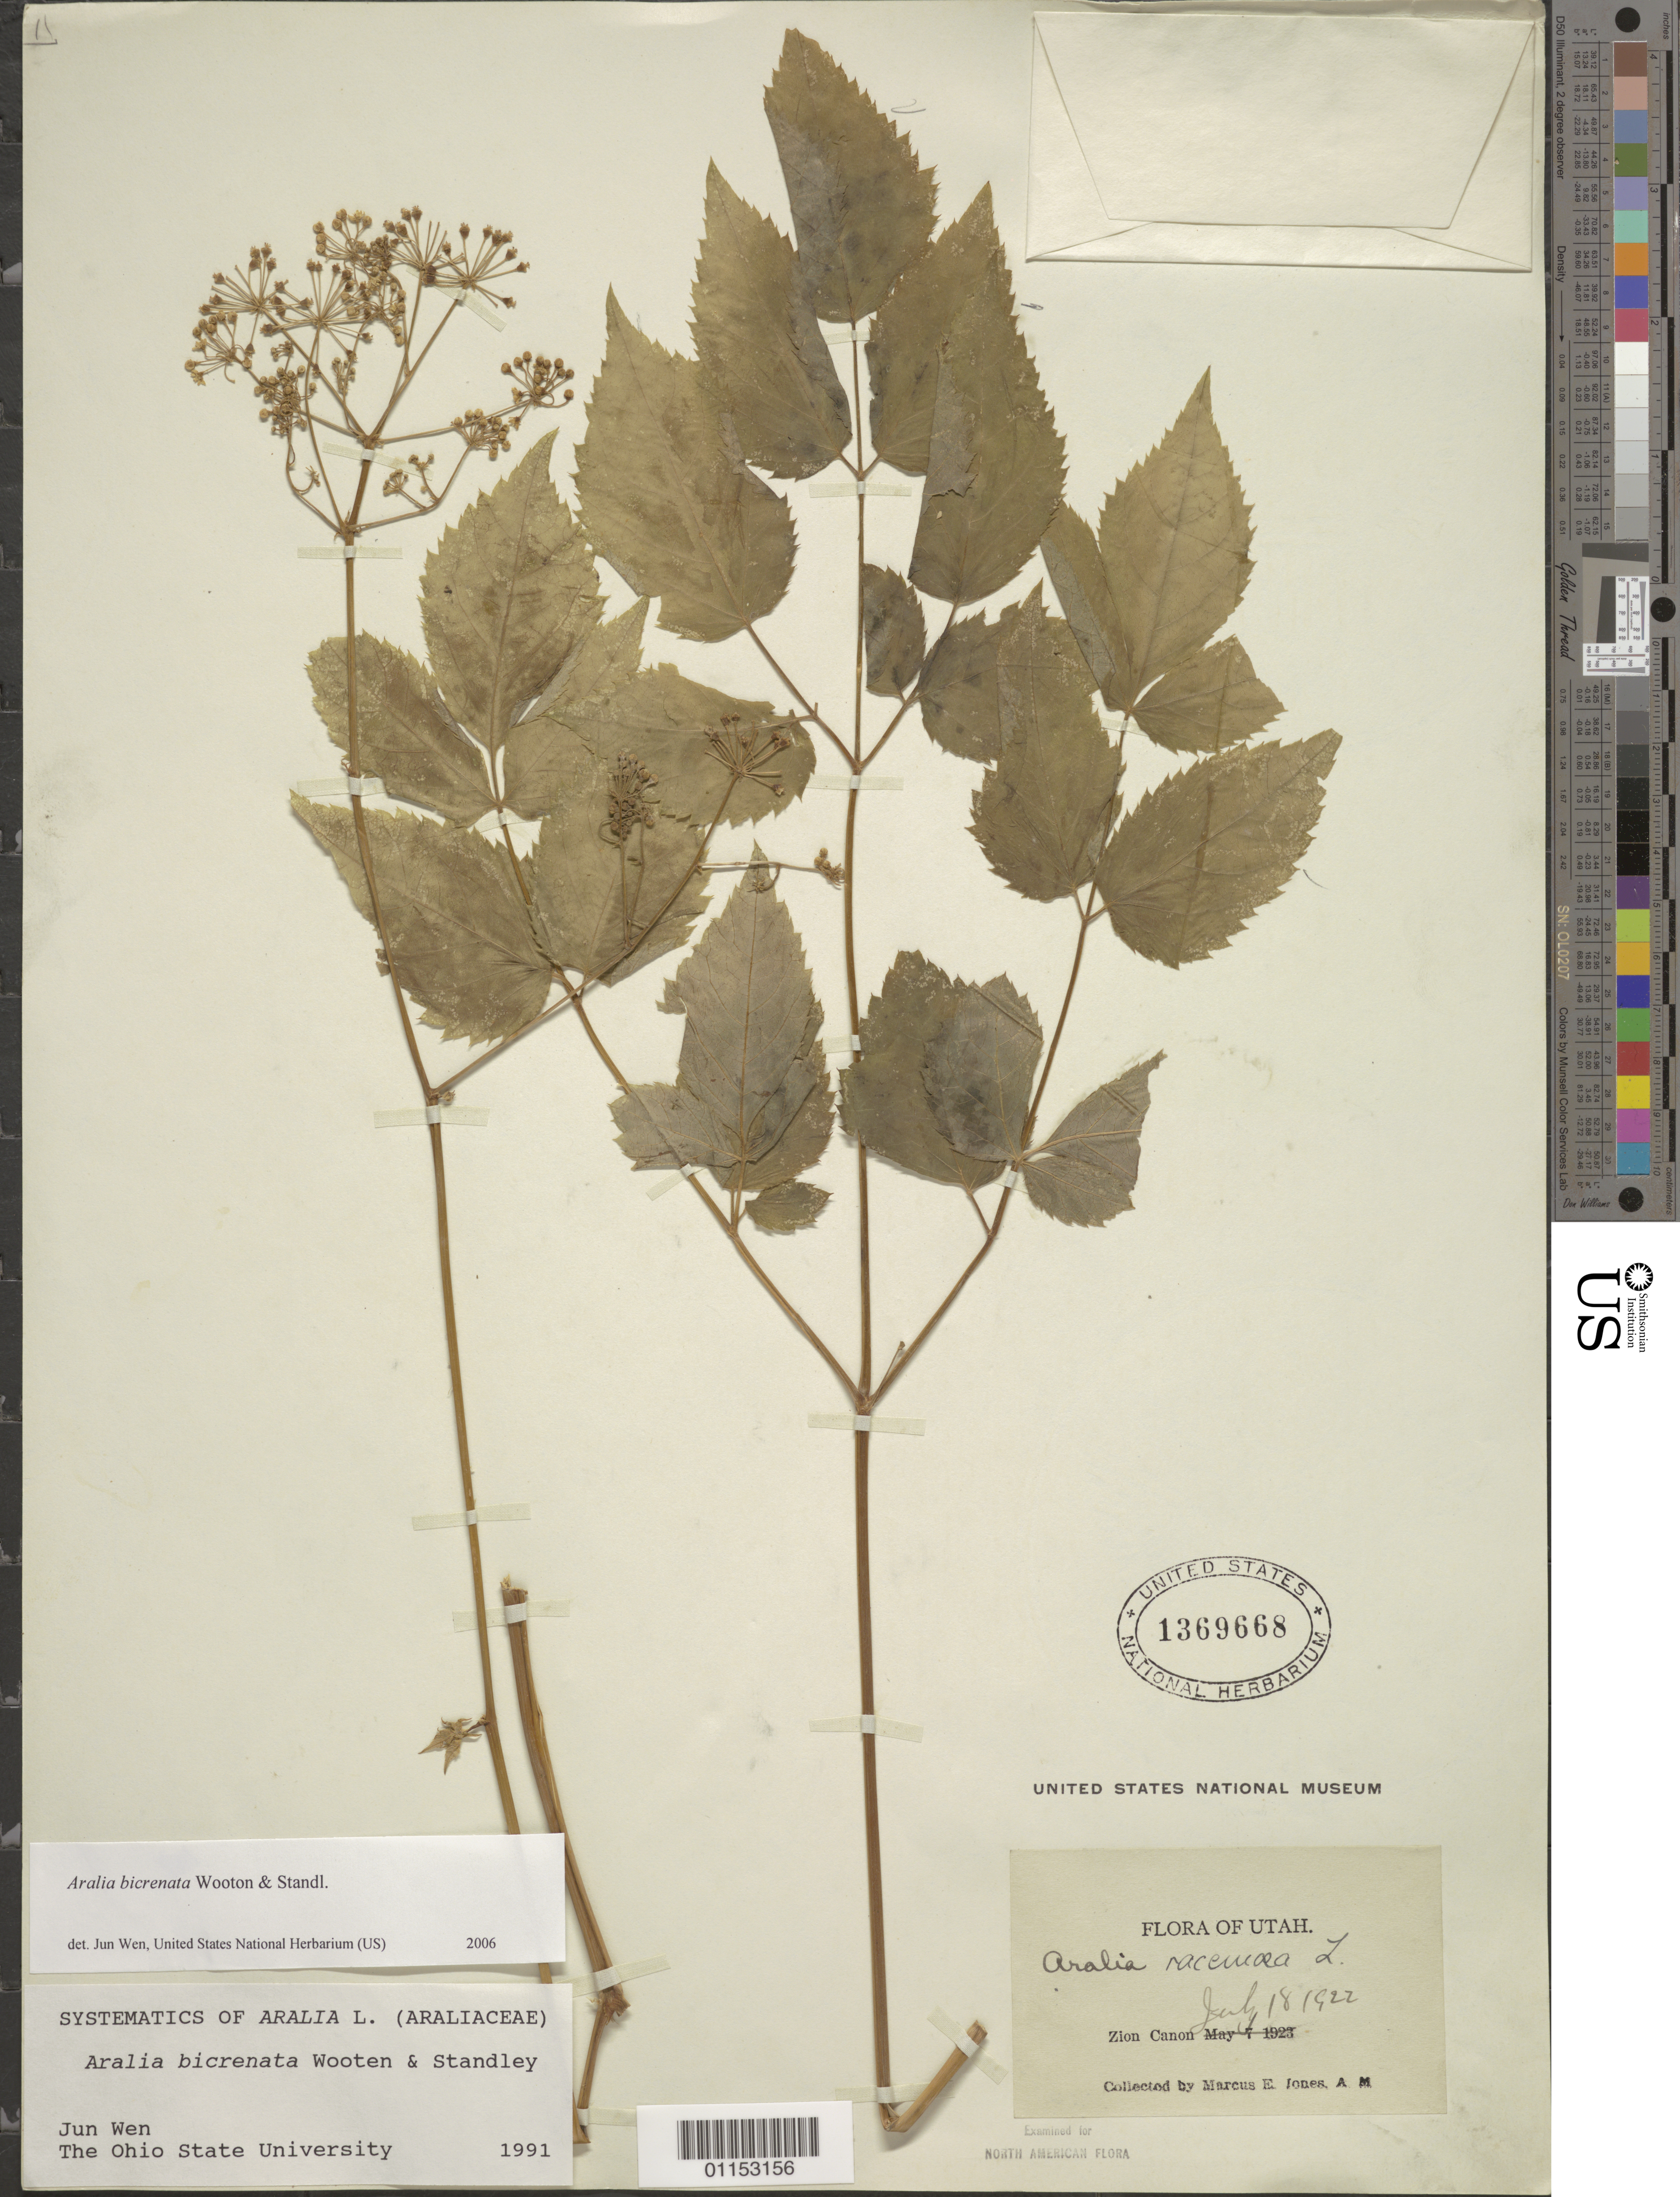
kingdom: Plantae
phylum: Tracheophyta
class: Magnoliopsida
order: Apiales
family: Araliaceae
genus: Aralia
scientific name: Aralia bicrenata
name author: Wooton & Standl.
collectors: M. E. Jones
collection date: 1922-07-18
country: United States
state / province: Utah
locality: Zion Canon.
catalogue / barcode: US 1369668